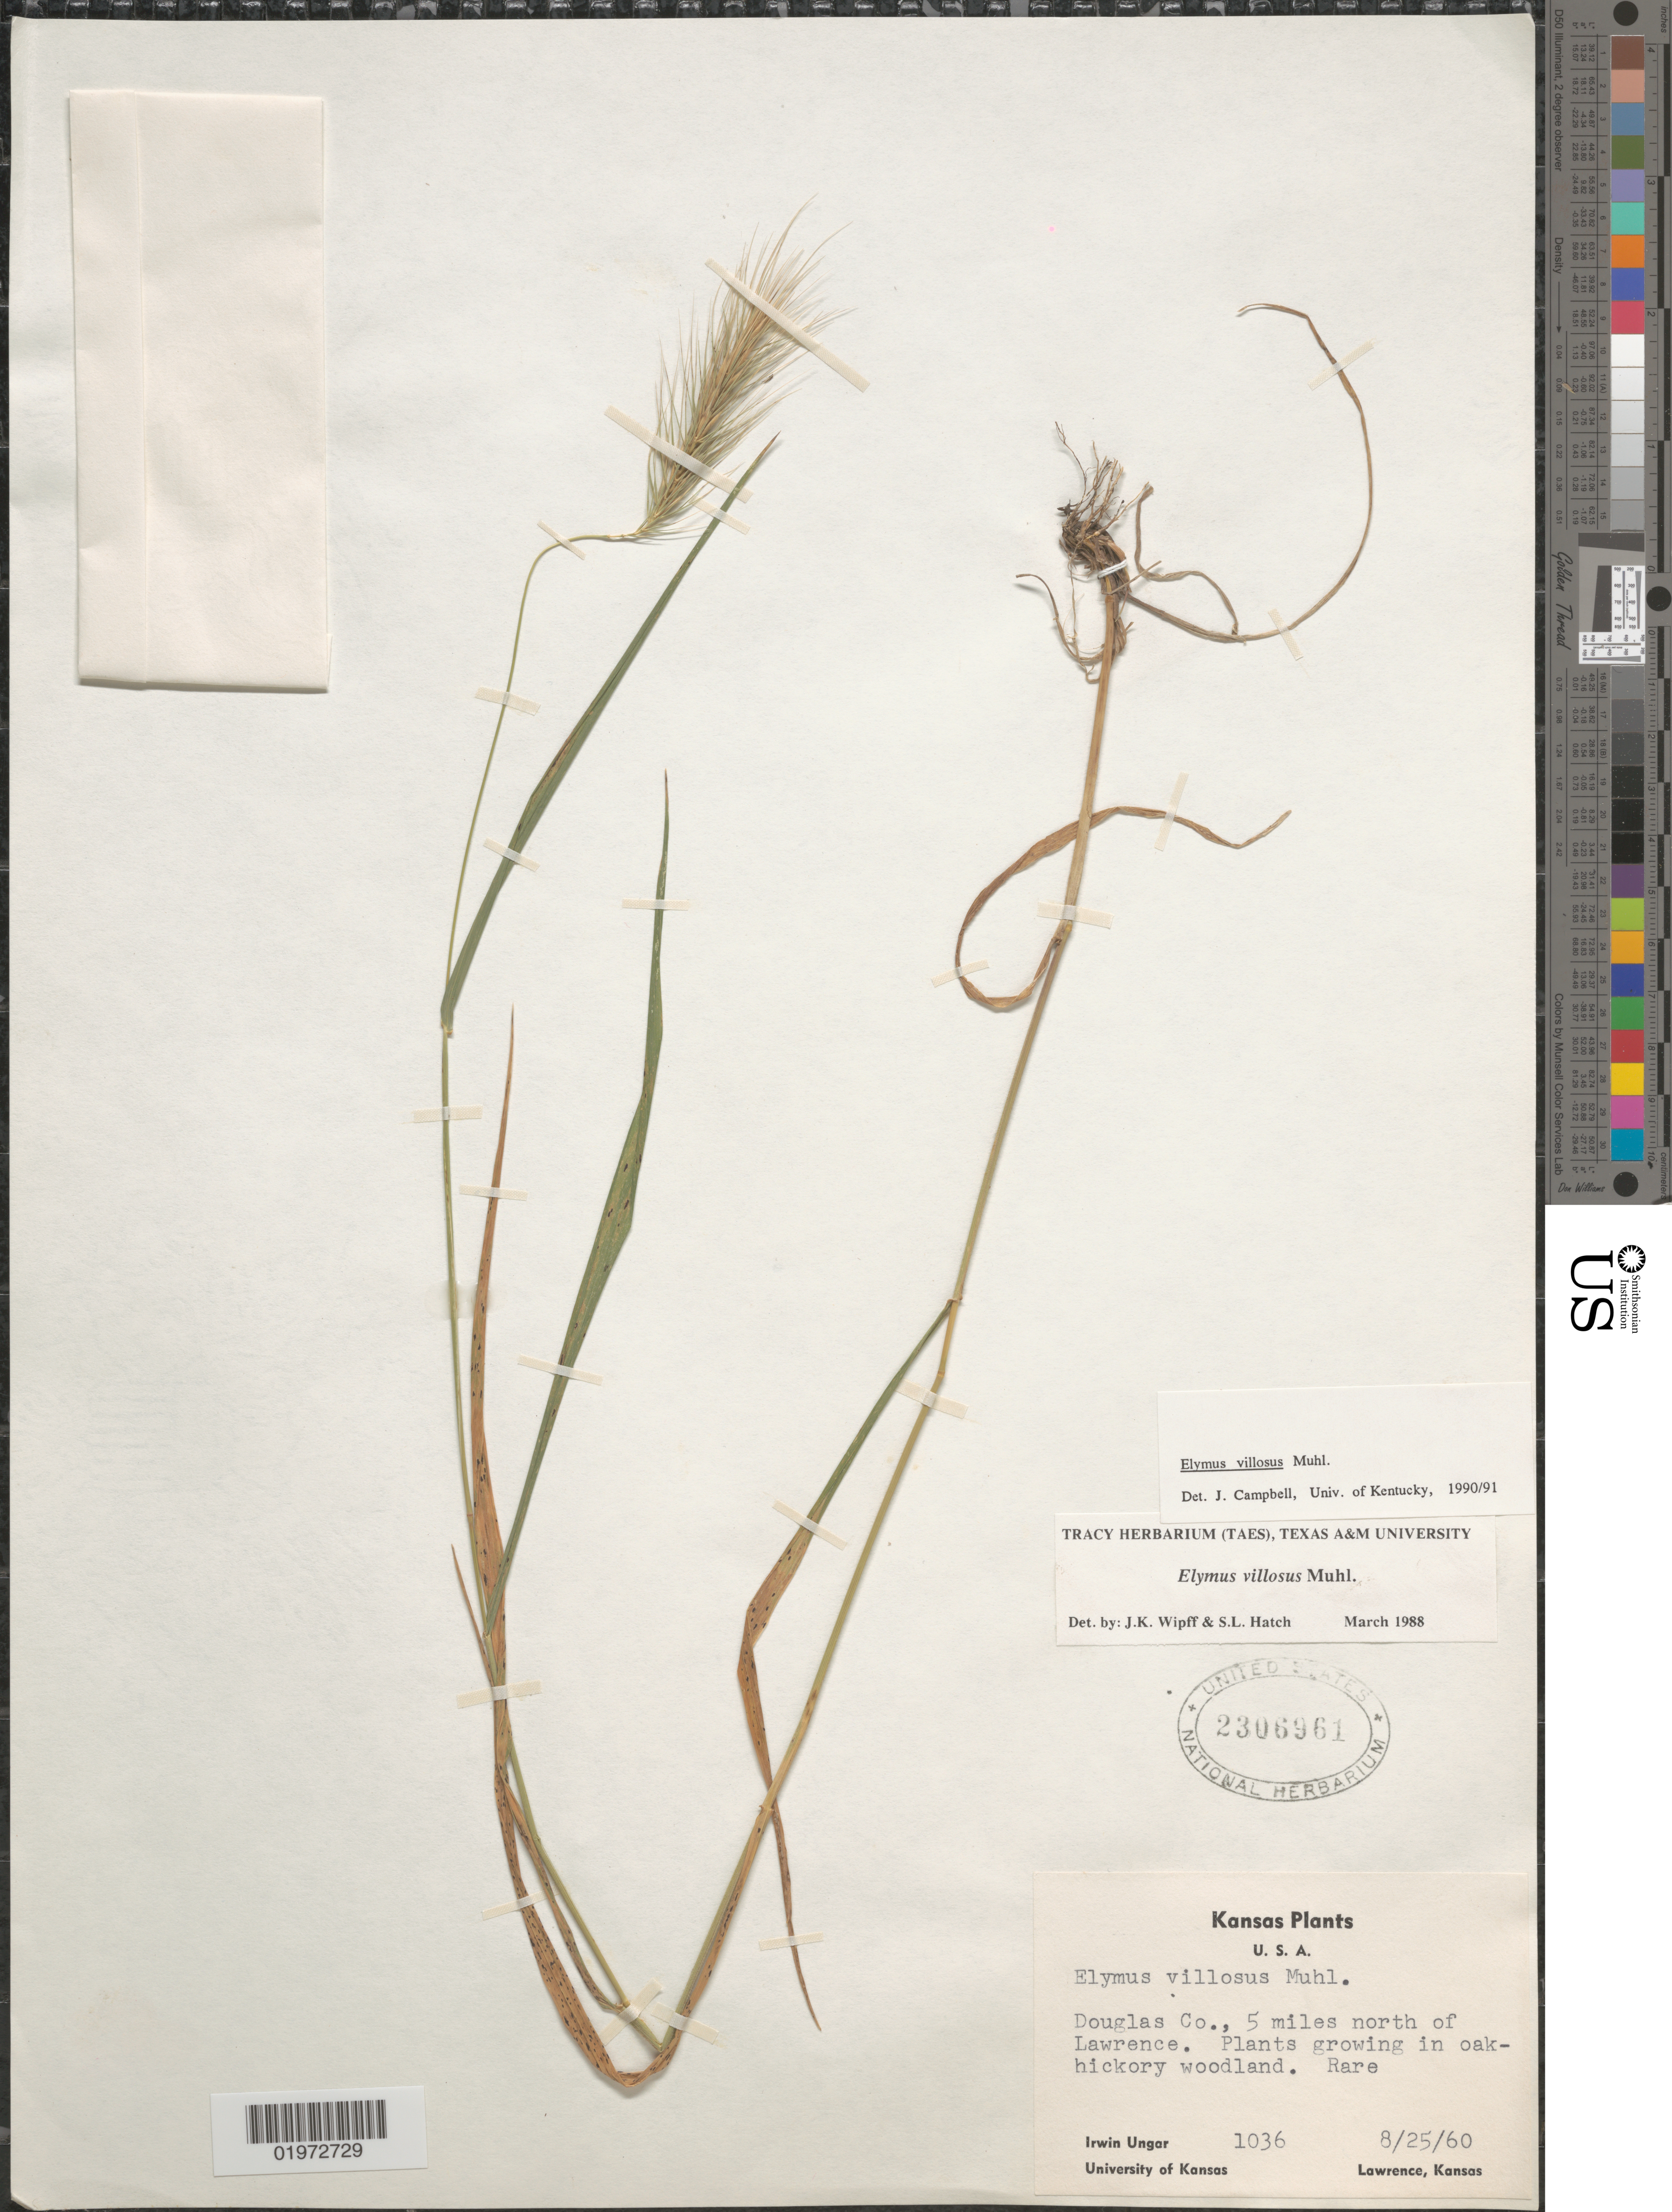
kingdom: Plantae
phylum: Tracheophyta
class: Liliopsida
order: Poales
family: Poaceae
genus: Elymus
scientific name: Elymus villosus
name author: Muhl. ex Willd.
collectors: I. Ungar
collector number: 1036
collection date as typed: Transcribed d/m/y: 25/8/60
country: United States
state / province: Kansas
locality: Douglas Co., 5 miles north of Lawrence.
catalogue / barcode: US 2306961